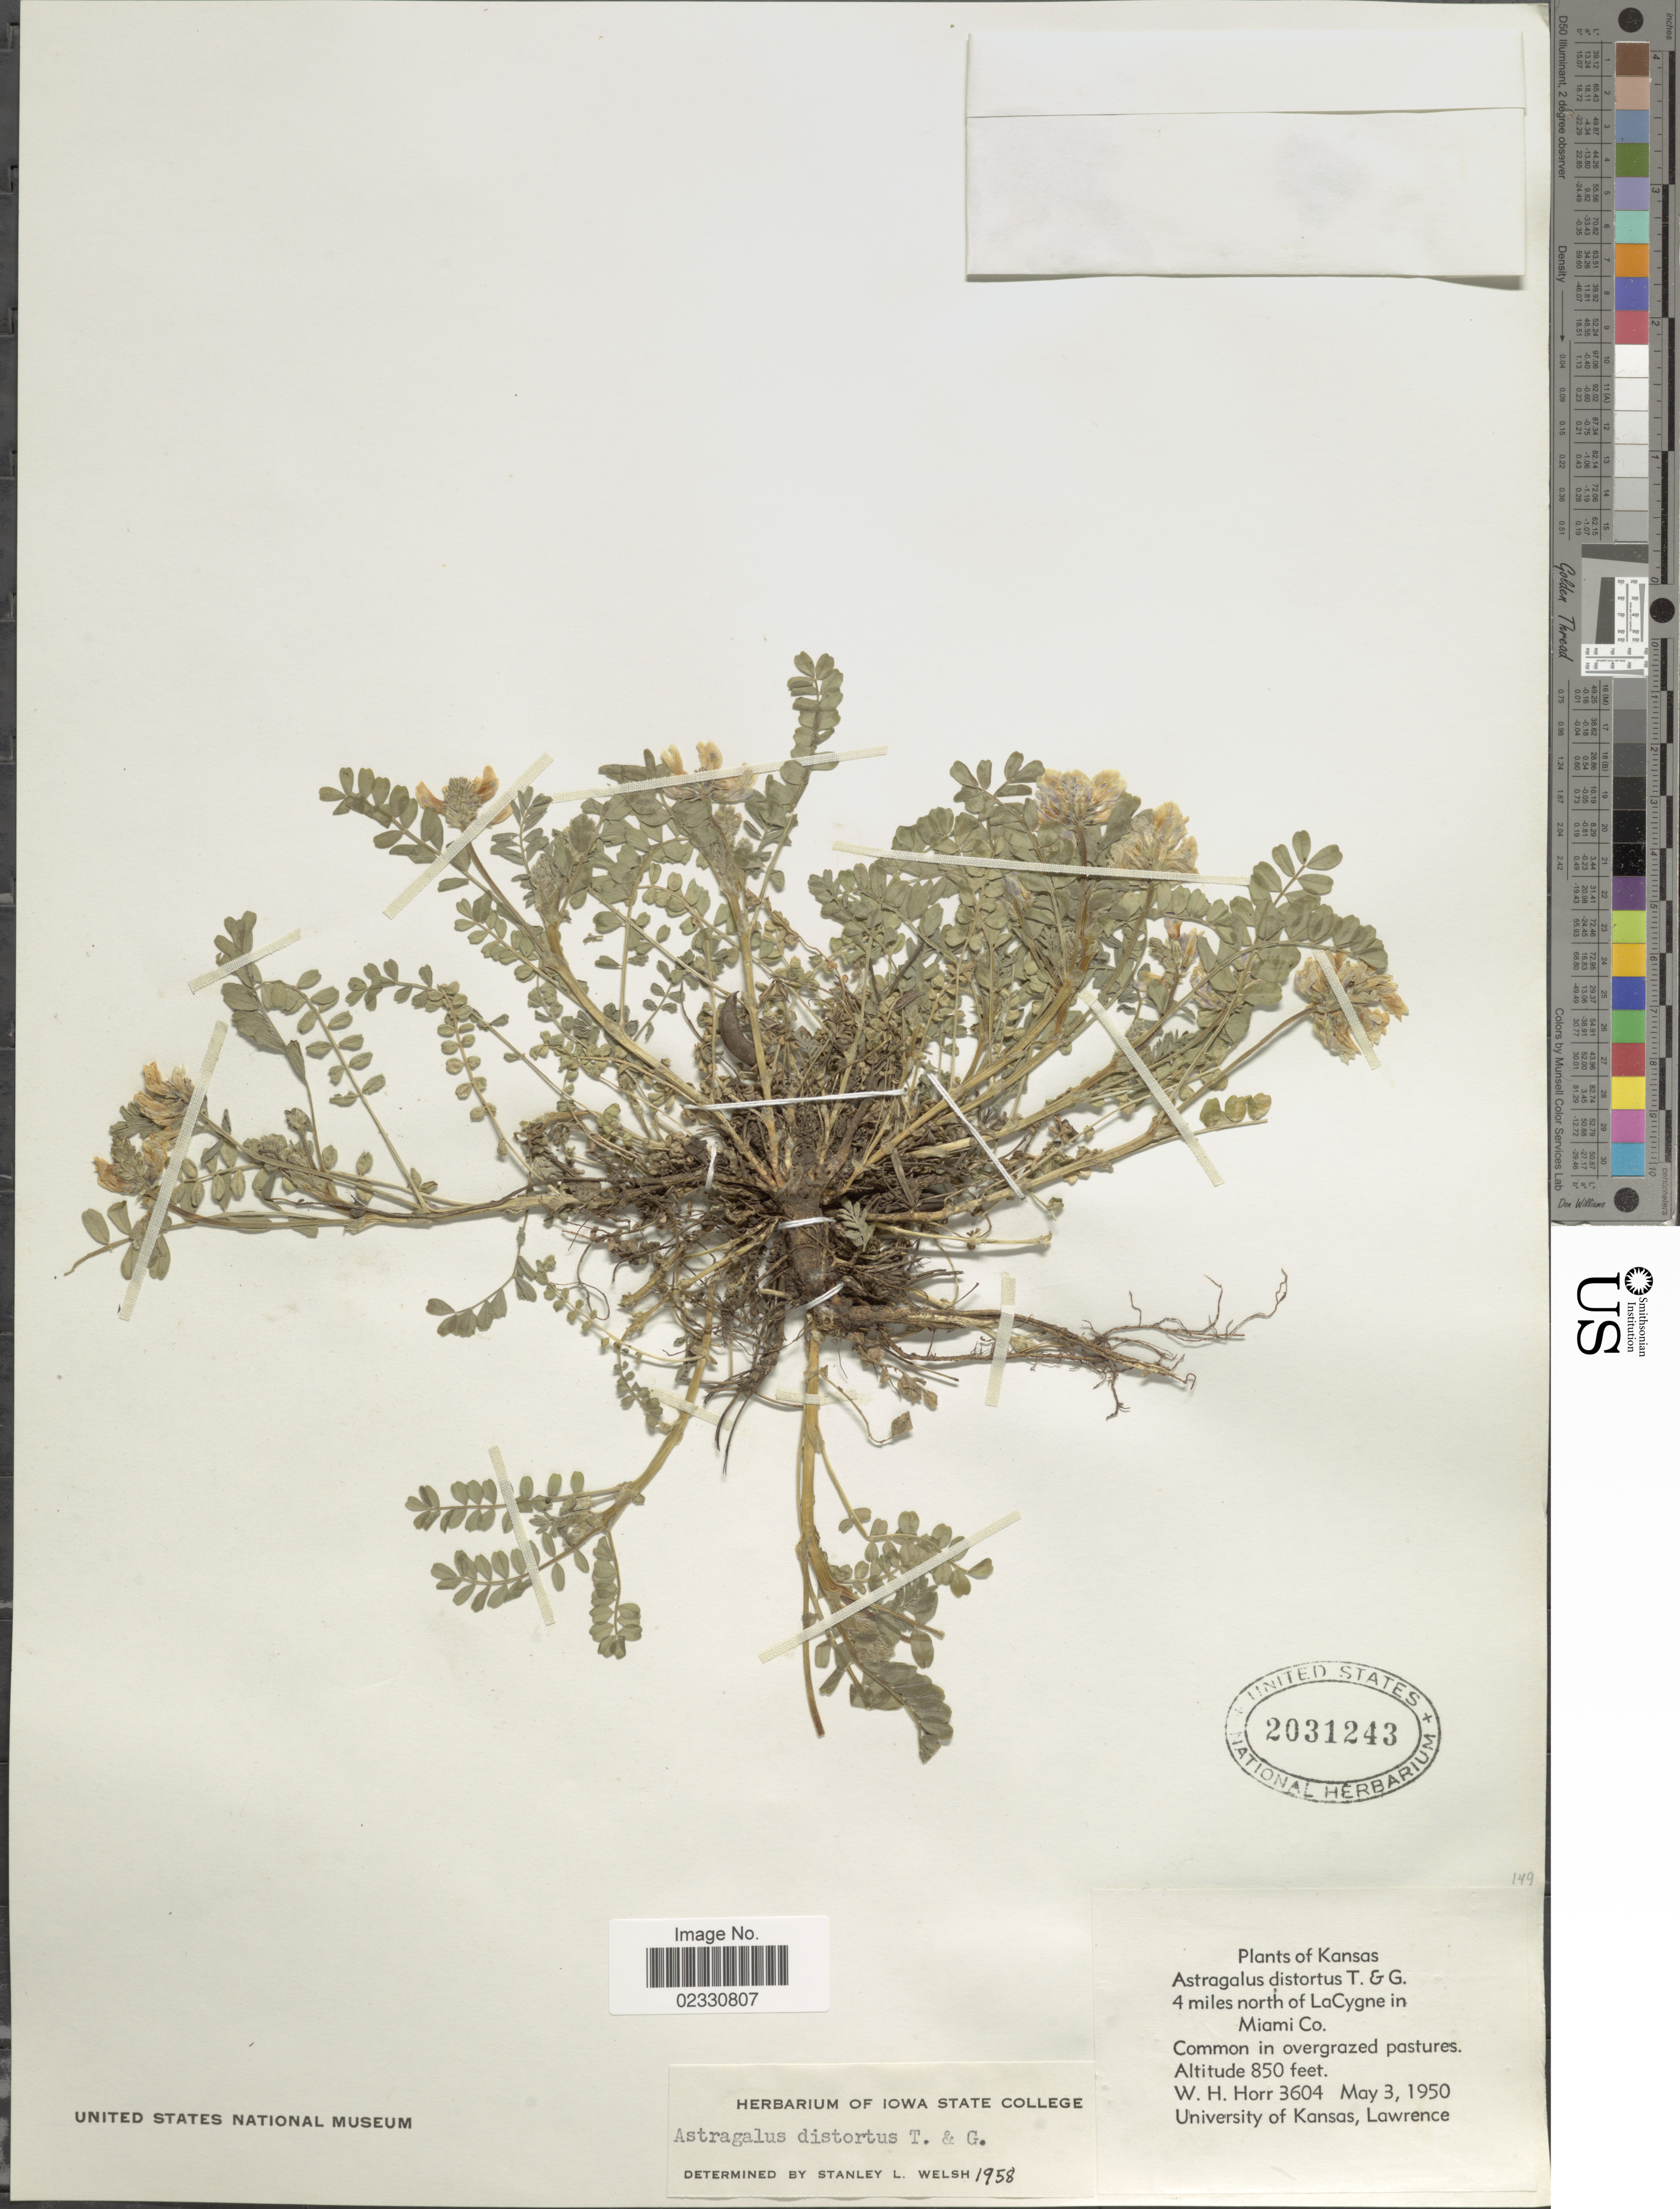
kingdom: Plantae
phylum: Tracheophyta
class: Magnoliopsida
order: Fabales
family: Fabaceae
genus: Astragalus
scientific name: Astragalus distortus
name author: Torr. & A. Gray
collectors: W. H. Horr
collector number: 3604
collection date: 1950-05-03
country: United States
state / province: Kansas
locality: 4 miles north of LaCygne in Miami Co., common in overgrazed pastures.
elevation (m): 259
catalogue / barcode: US 2031243